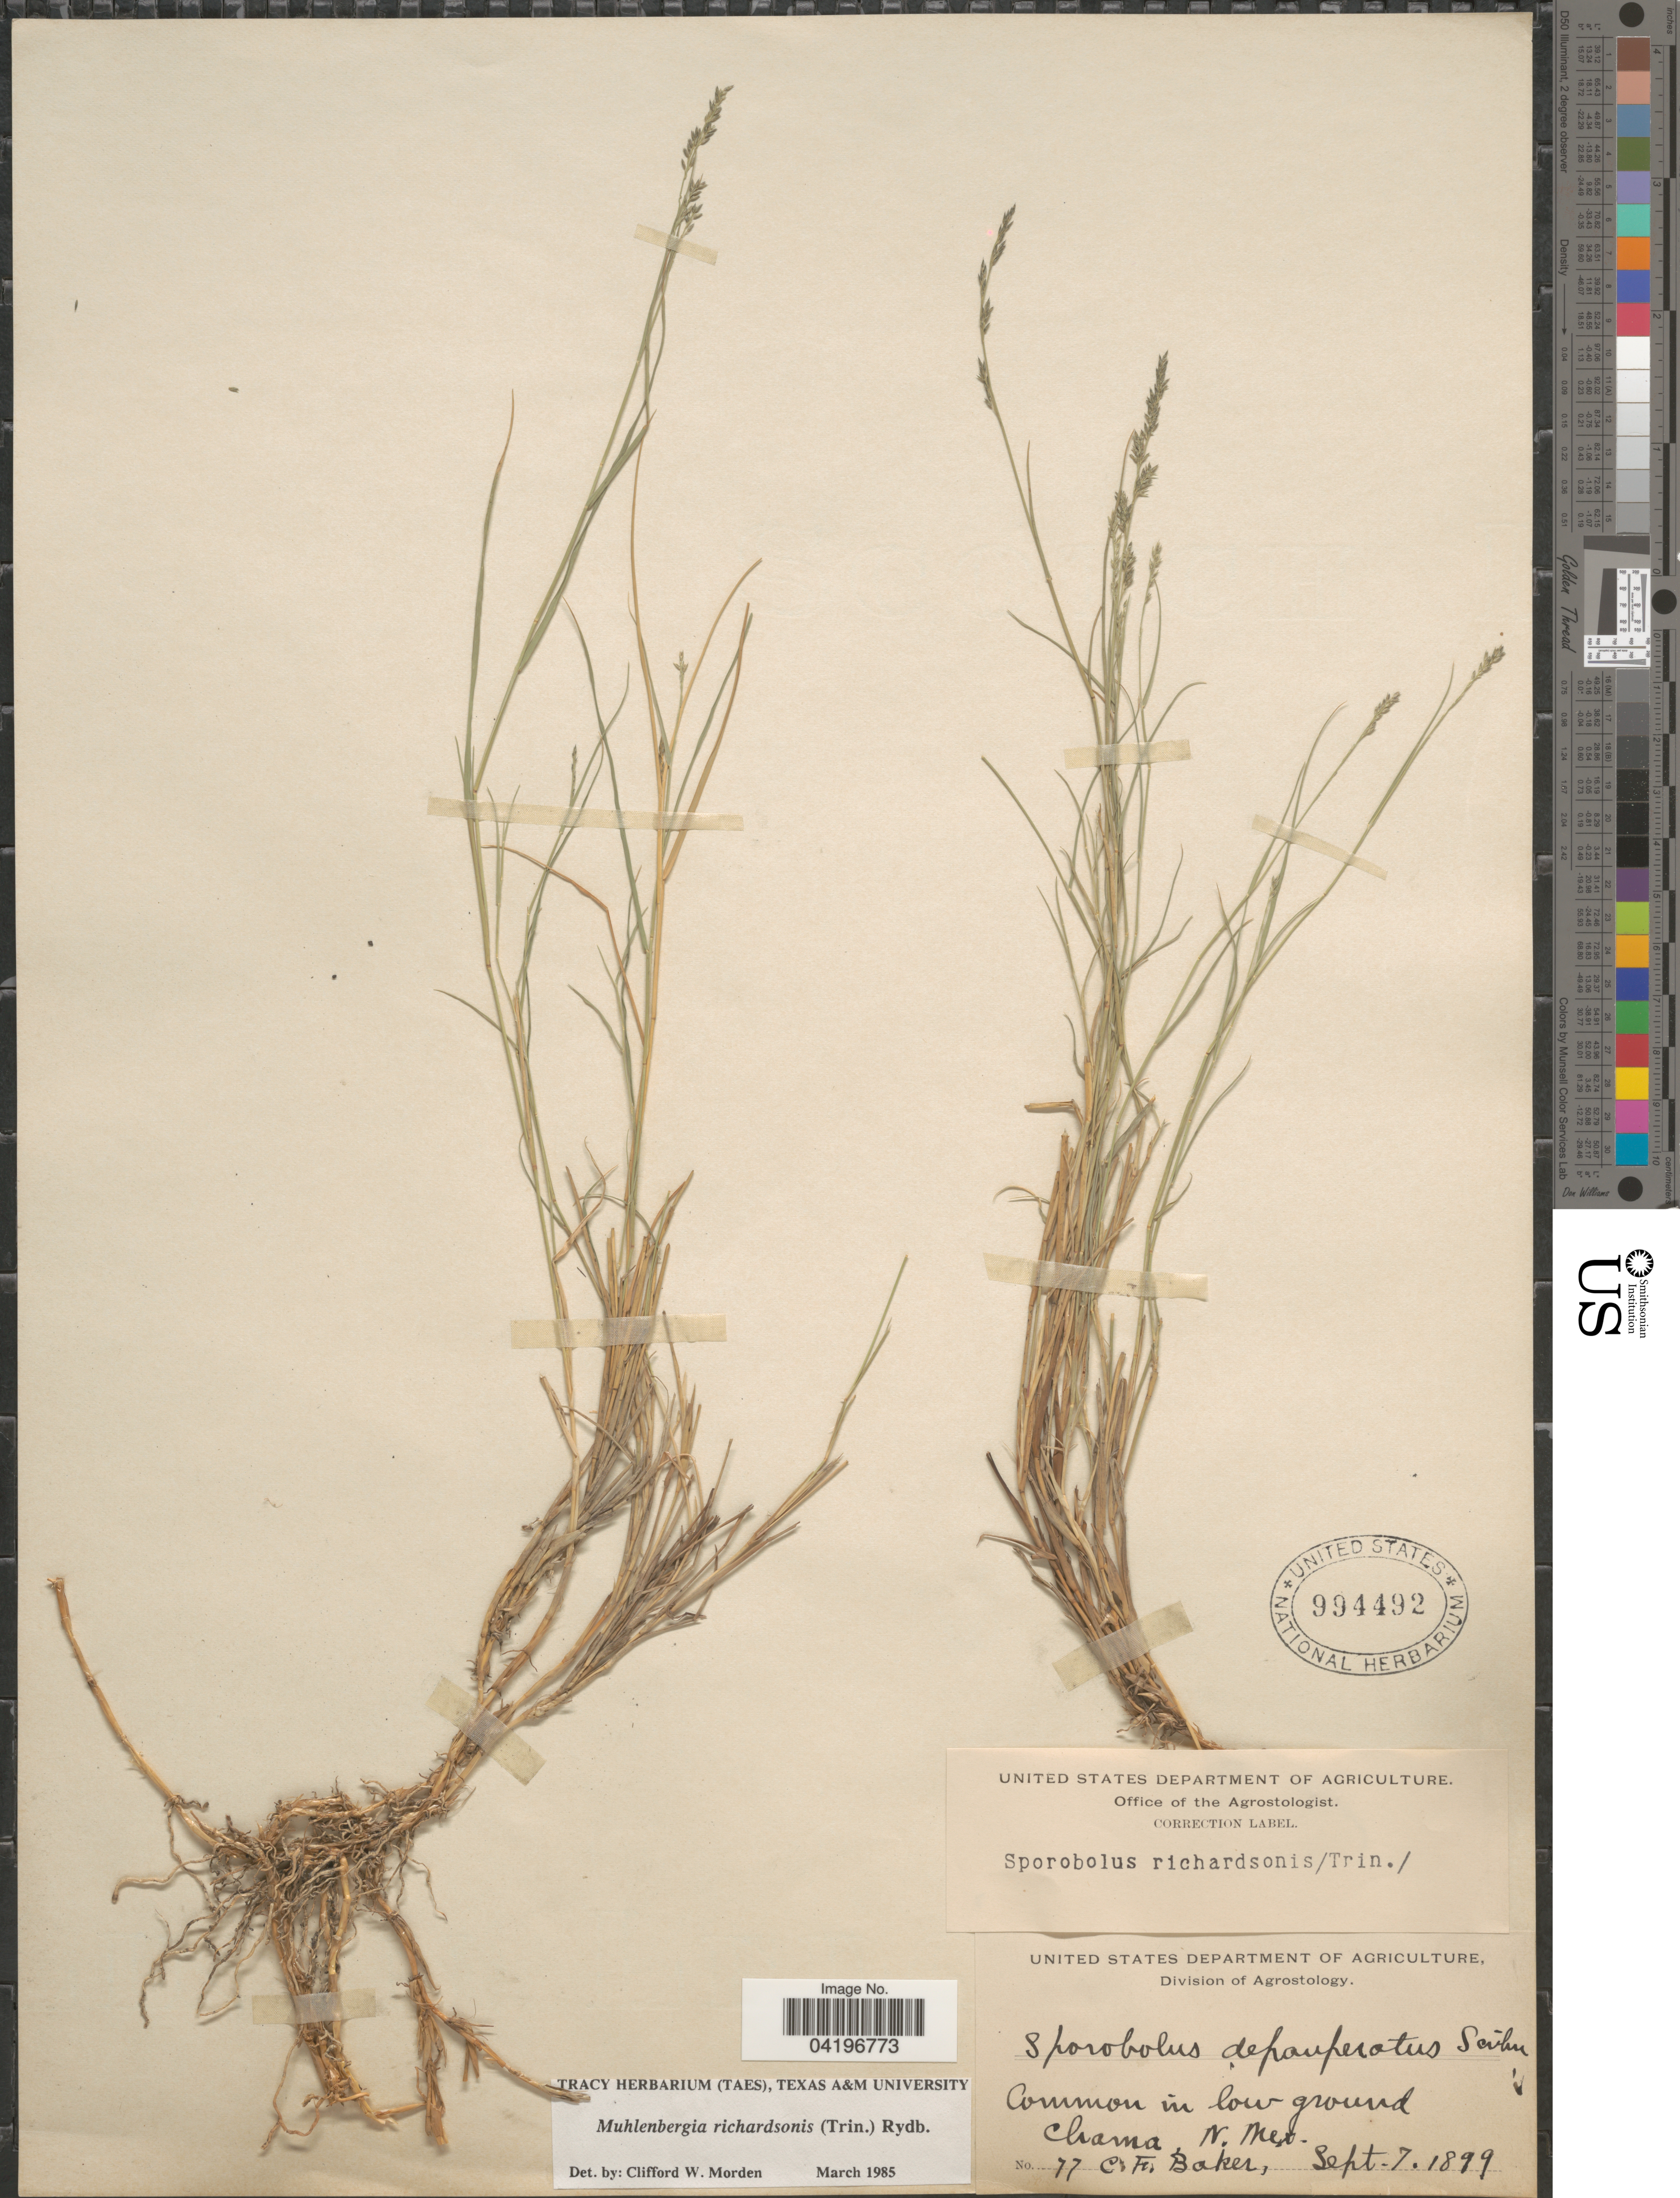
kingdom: Plantae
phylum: Tracheophyta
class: Liliopsida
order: Poales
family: Poaceae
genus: Muhlenbergia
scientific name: Muhlenbergia richardsonis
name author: (Trin.) Rydb.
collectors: C. F. Baker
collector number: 77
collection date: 1899-09-07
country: United States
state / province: New Mexico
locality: Chama.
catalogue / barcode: US 994492